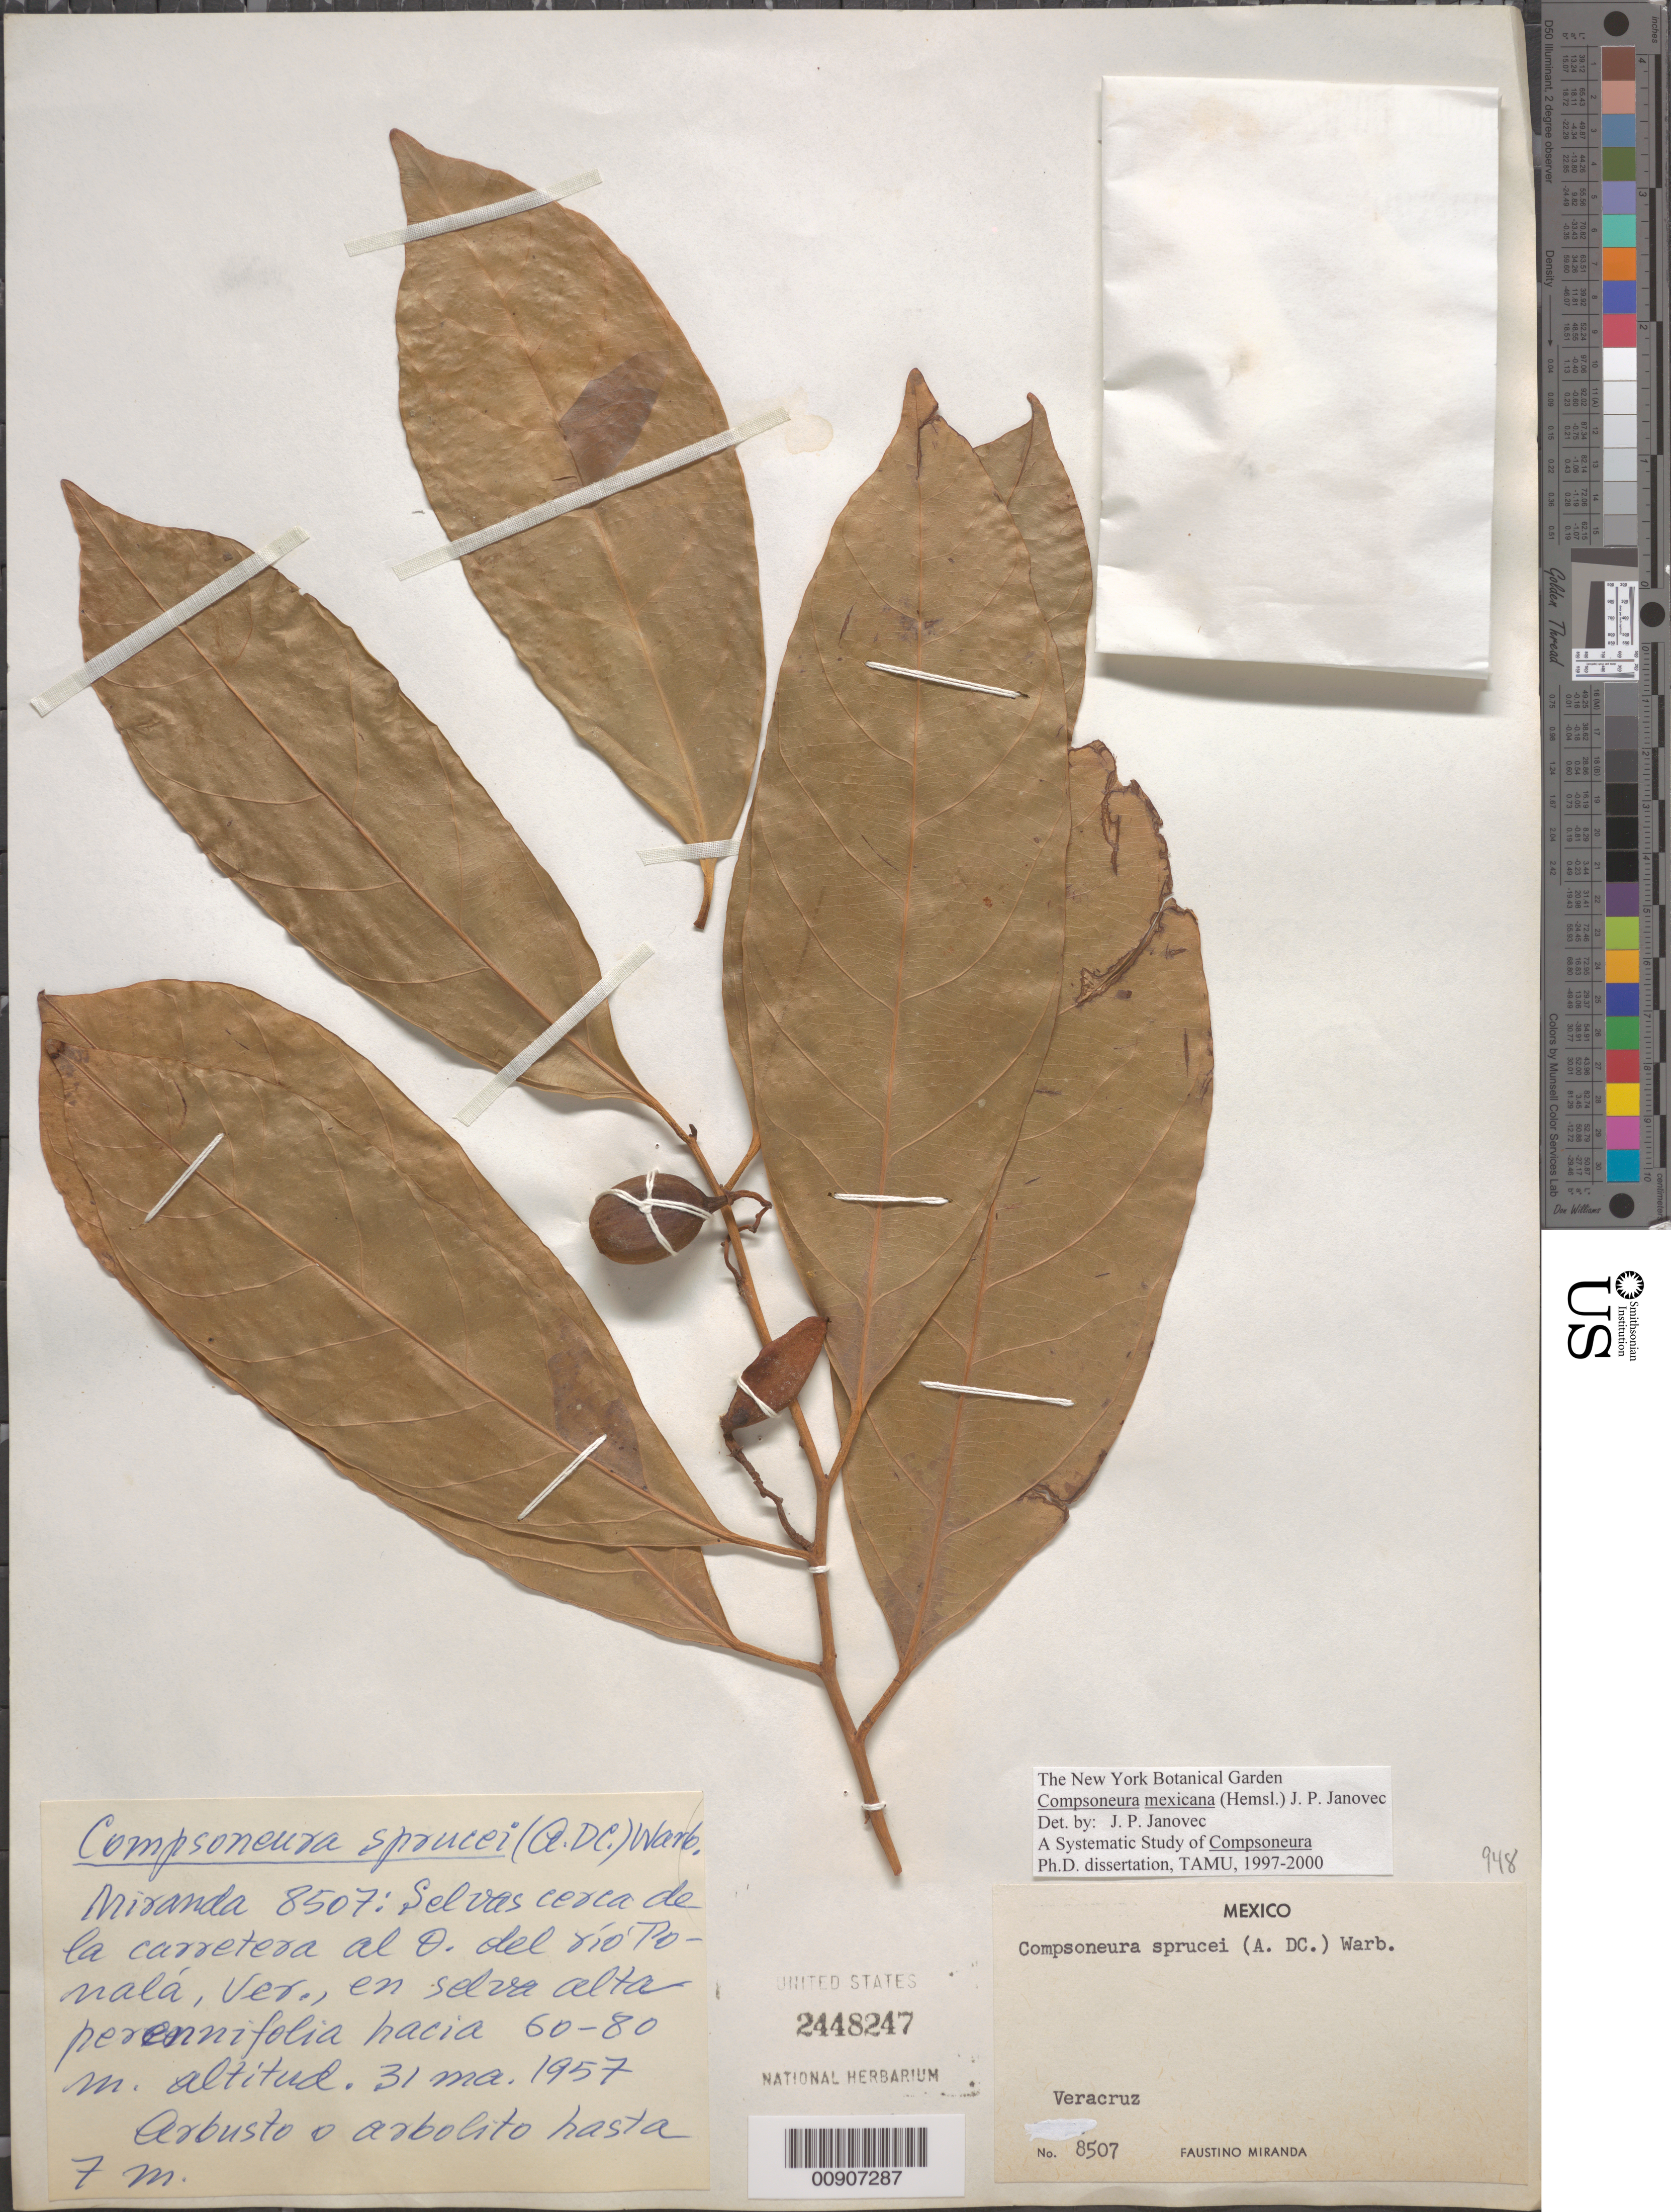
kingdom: Plantae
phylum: Tracheophyta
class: Magnoliopsida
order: Magnoliales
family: Myristicaceae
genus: Compsoneura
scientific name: Compsoneura sprucei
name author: (A. DC.) Warb.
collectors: Miranda G., F.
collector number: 8507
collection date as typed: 31 Mar 1957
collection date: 1957-03-31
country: Mexico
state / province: Veracruz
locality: Selvas cerca de la carretera al O. del Río Tonalá, Veracruz.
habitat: Selva alta perennifolia.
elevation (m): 80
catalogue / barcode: US 2448247